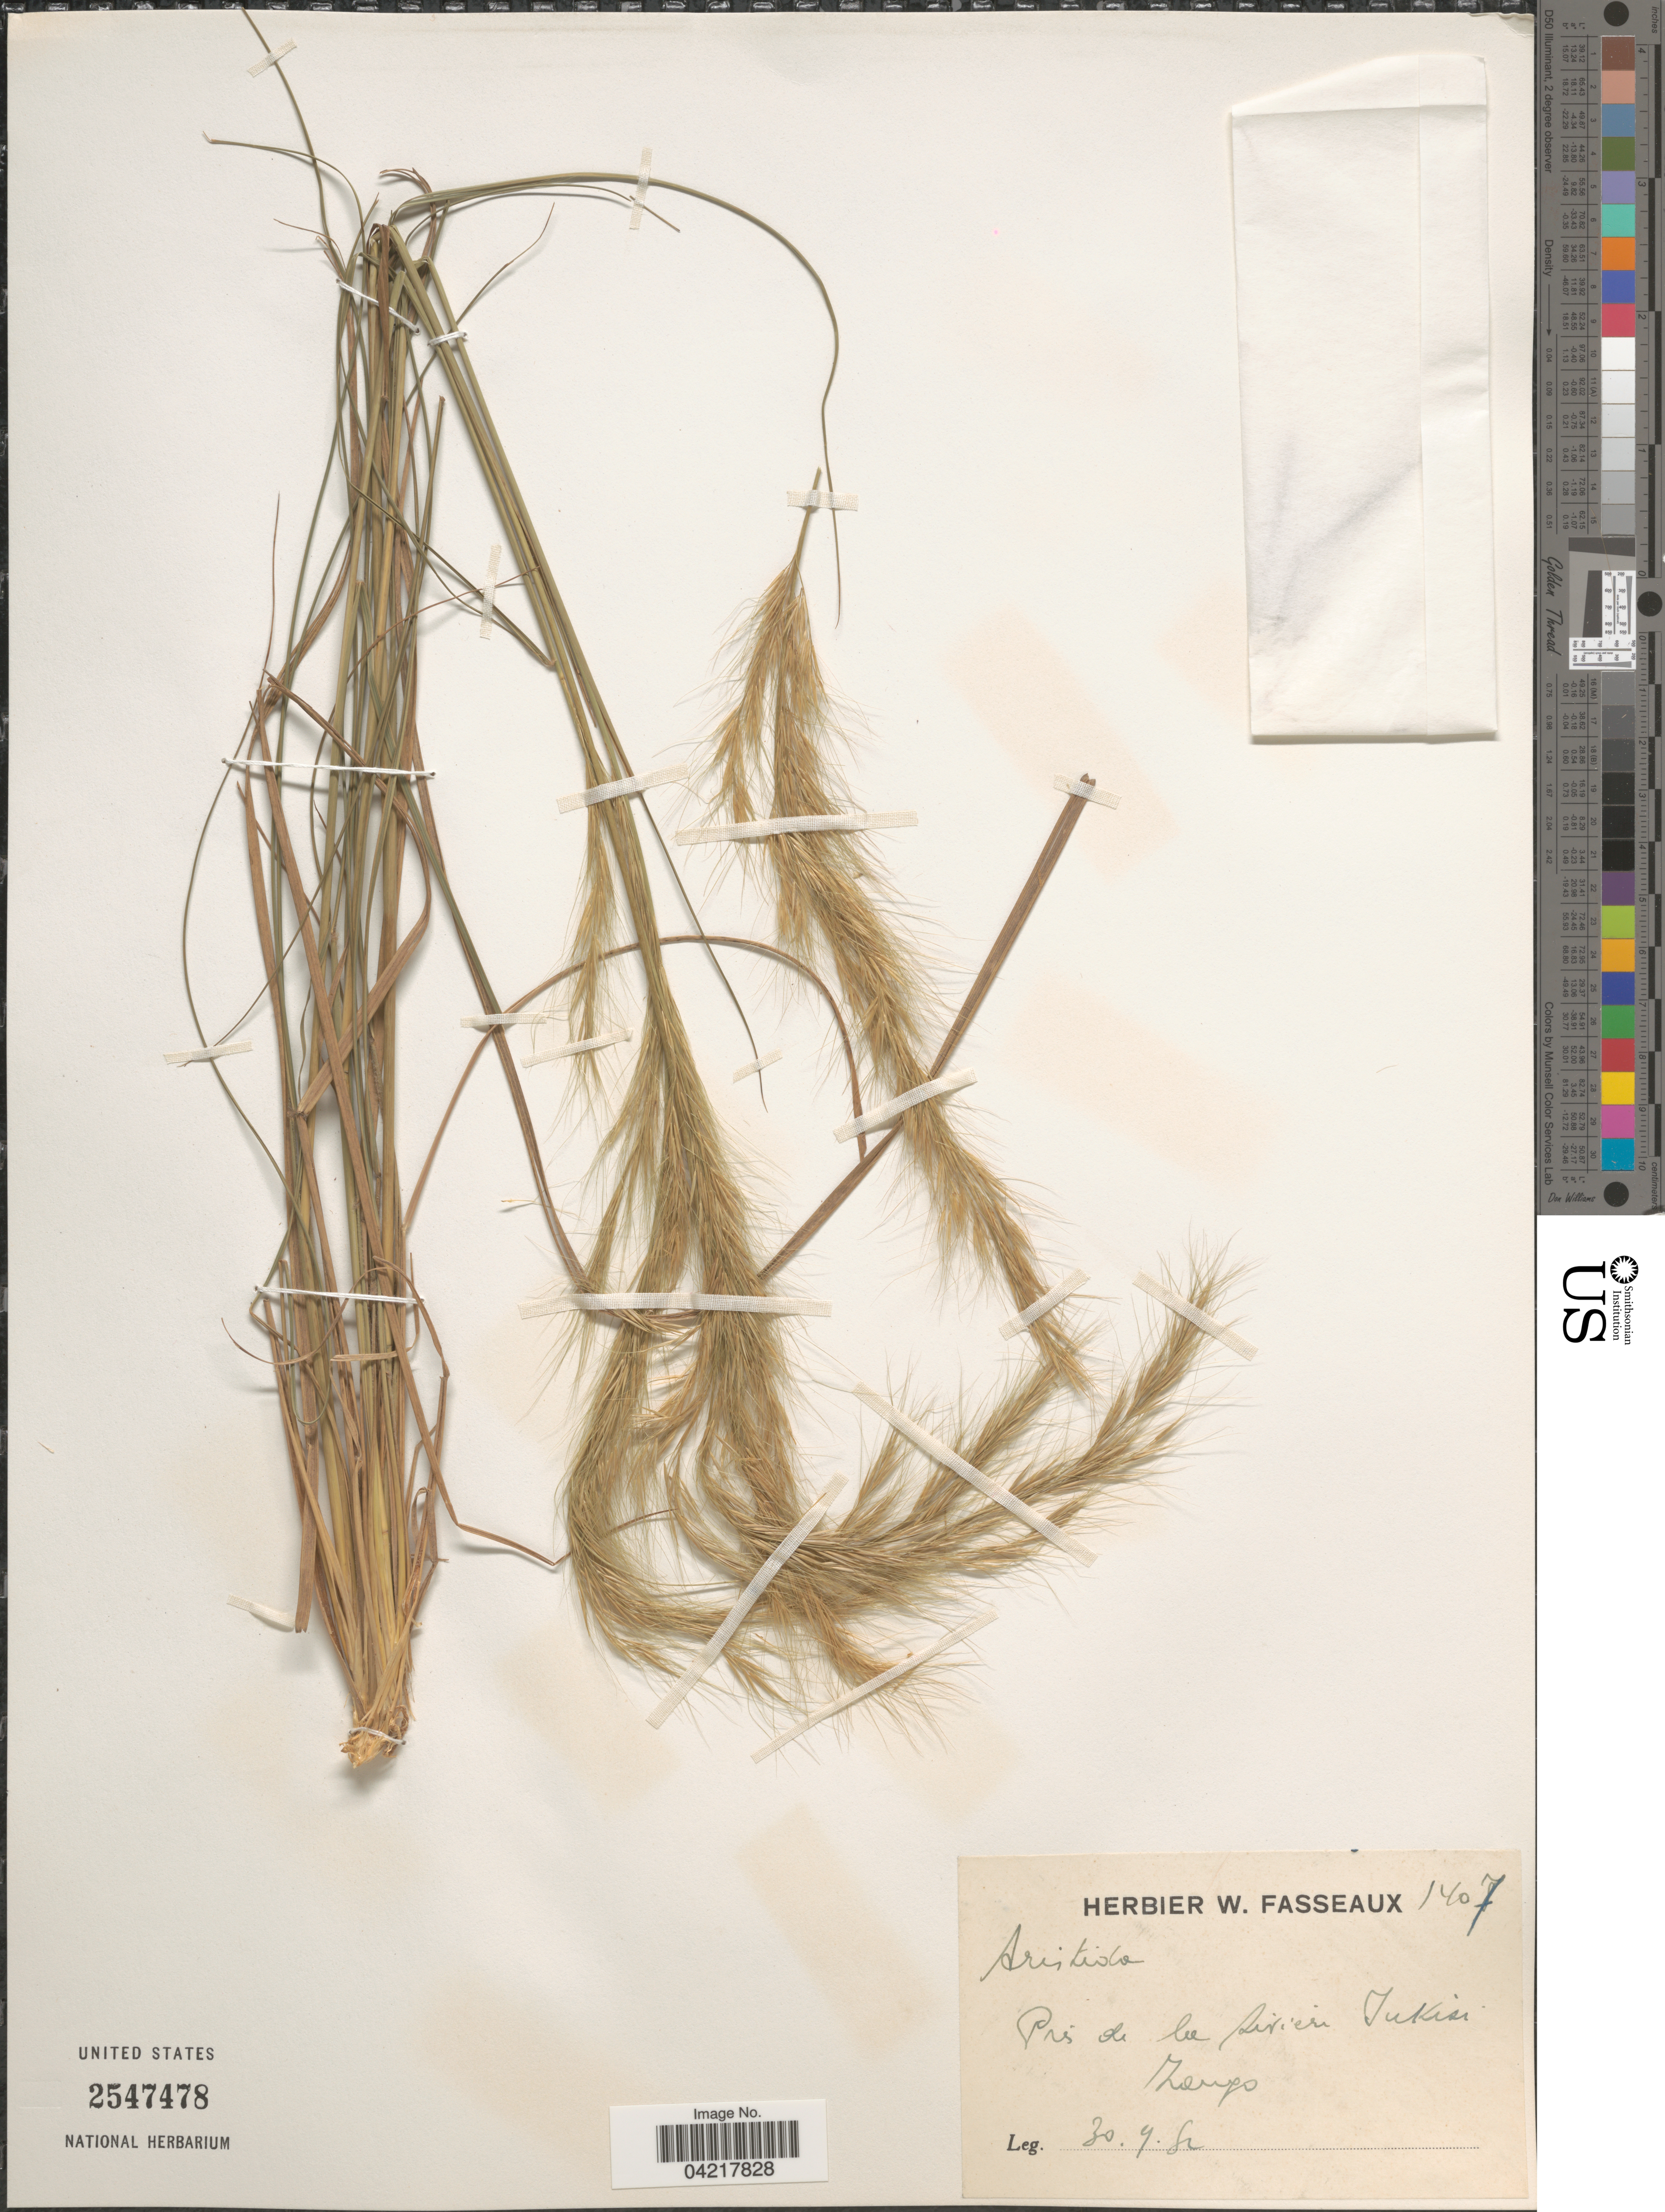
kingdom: Plantae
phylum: Tracheophyta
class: Liliopsida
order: Poales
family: Poaceae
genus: Aristida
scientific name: Aristida sp.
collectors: Ex herb. W. Fasseaux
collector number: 1407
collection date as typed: Transcribed d/m/y: 30/4/52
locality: Près de la Sivieri Tukisi Zengo.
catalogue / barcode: US 2547478